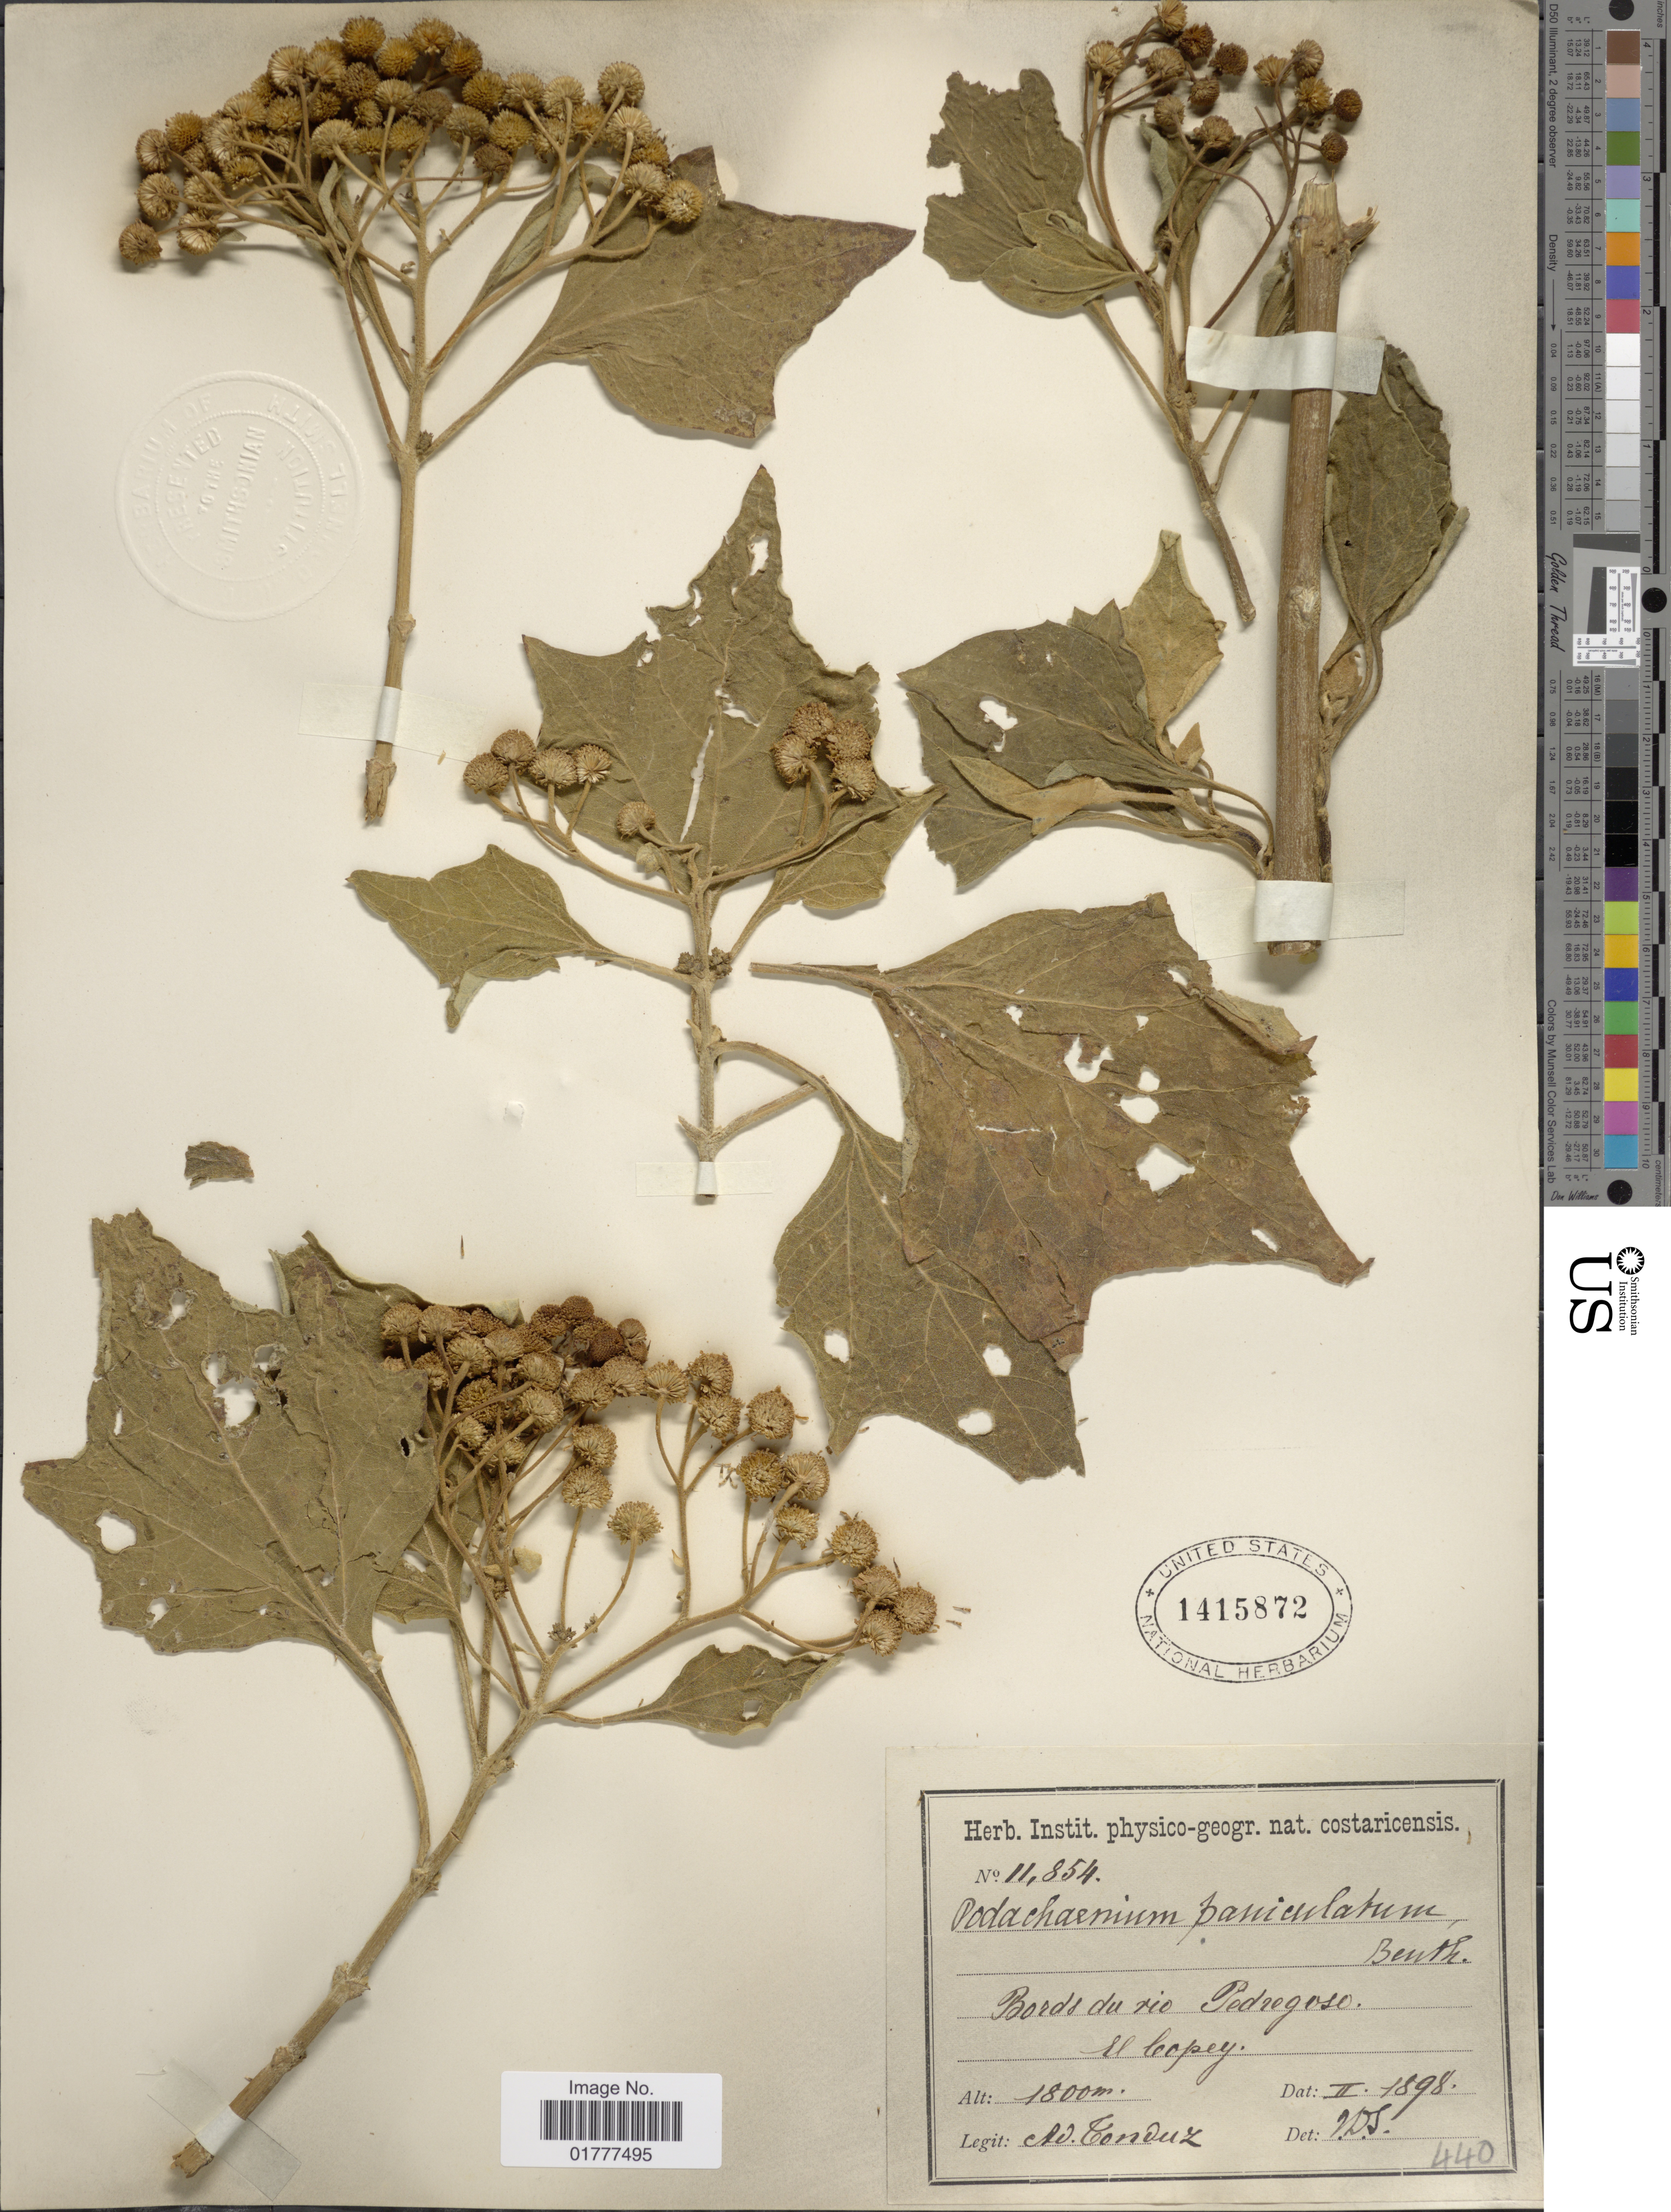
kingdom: Plantae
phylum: Tracheophyta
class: Magnoliopsida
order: Asterales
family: Asteraceae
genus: Podachaenium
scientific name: Podachaenium eminens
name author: (Lag.) Sch. Bip. ex Sch. Bip.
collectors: A. Tonduz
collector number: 11854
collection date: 1898-02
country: Costa Rica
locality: Bords du rio Pedregoso.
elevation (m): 1800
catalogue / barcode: US 1415872